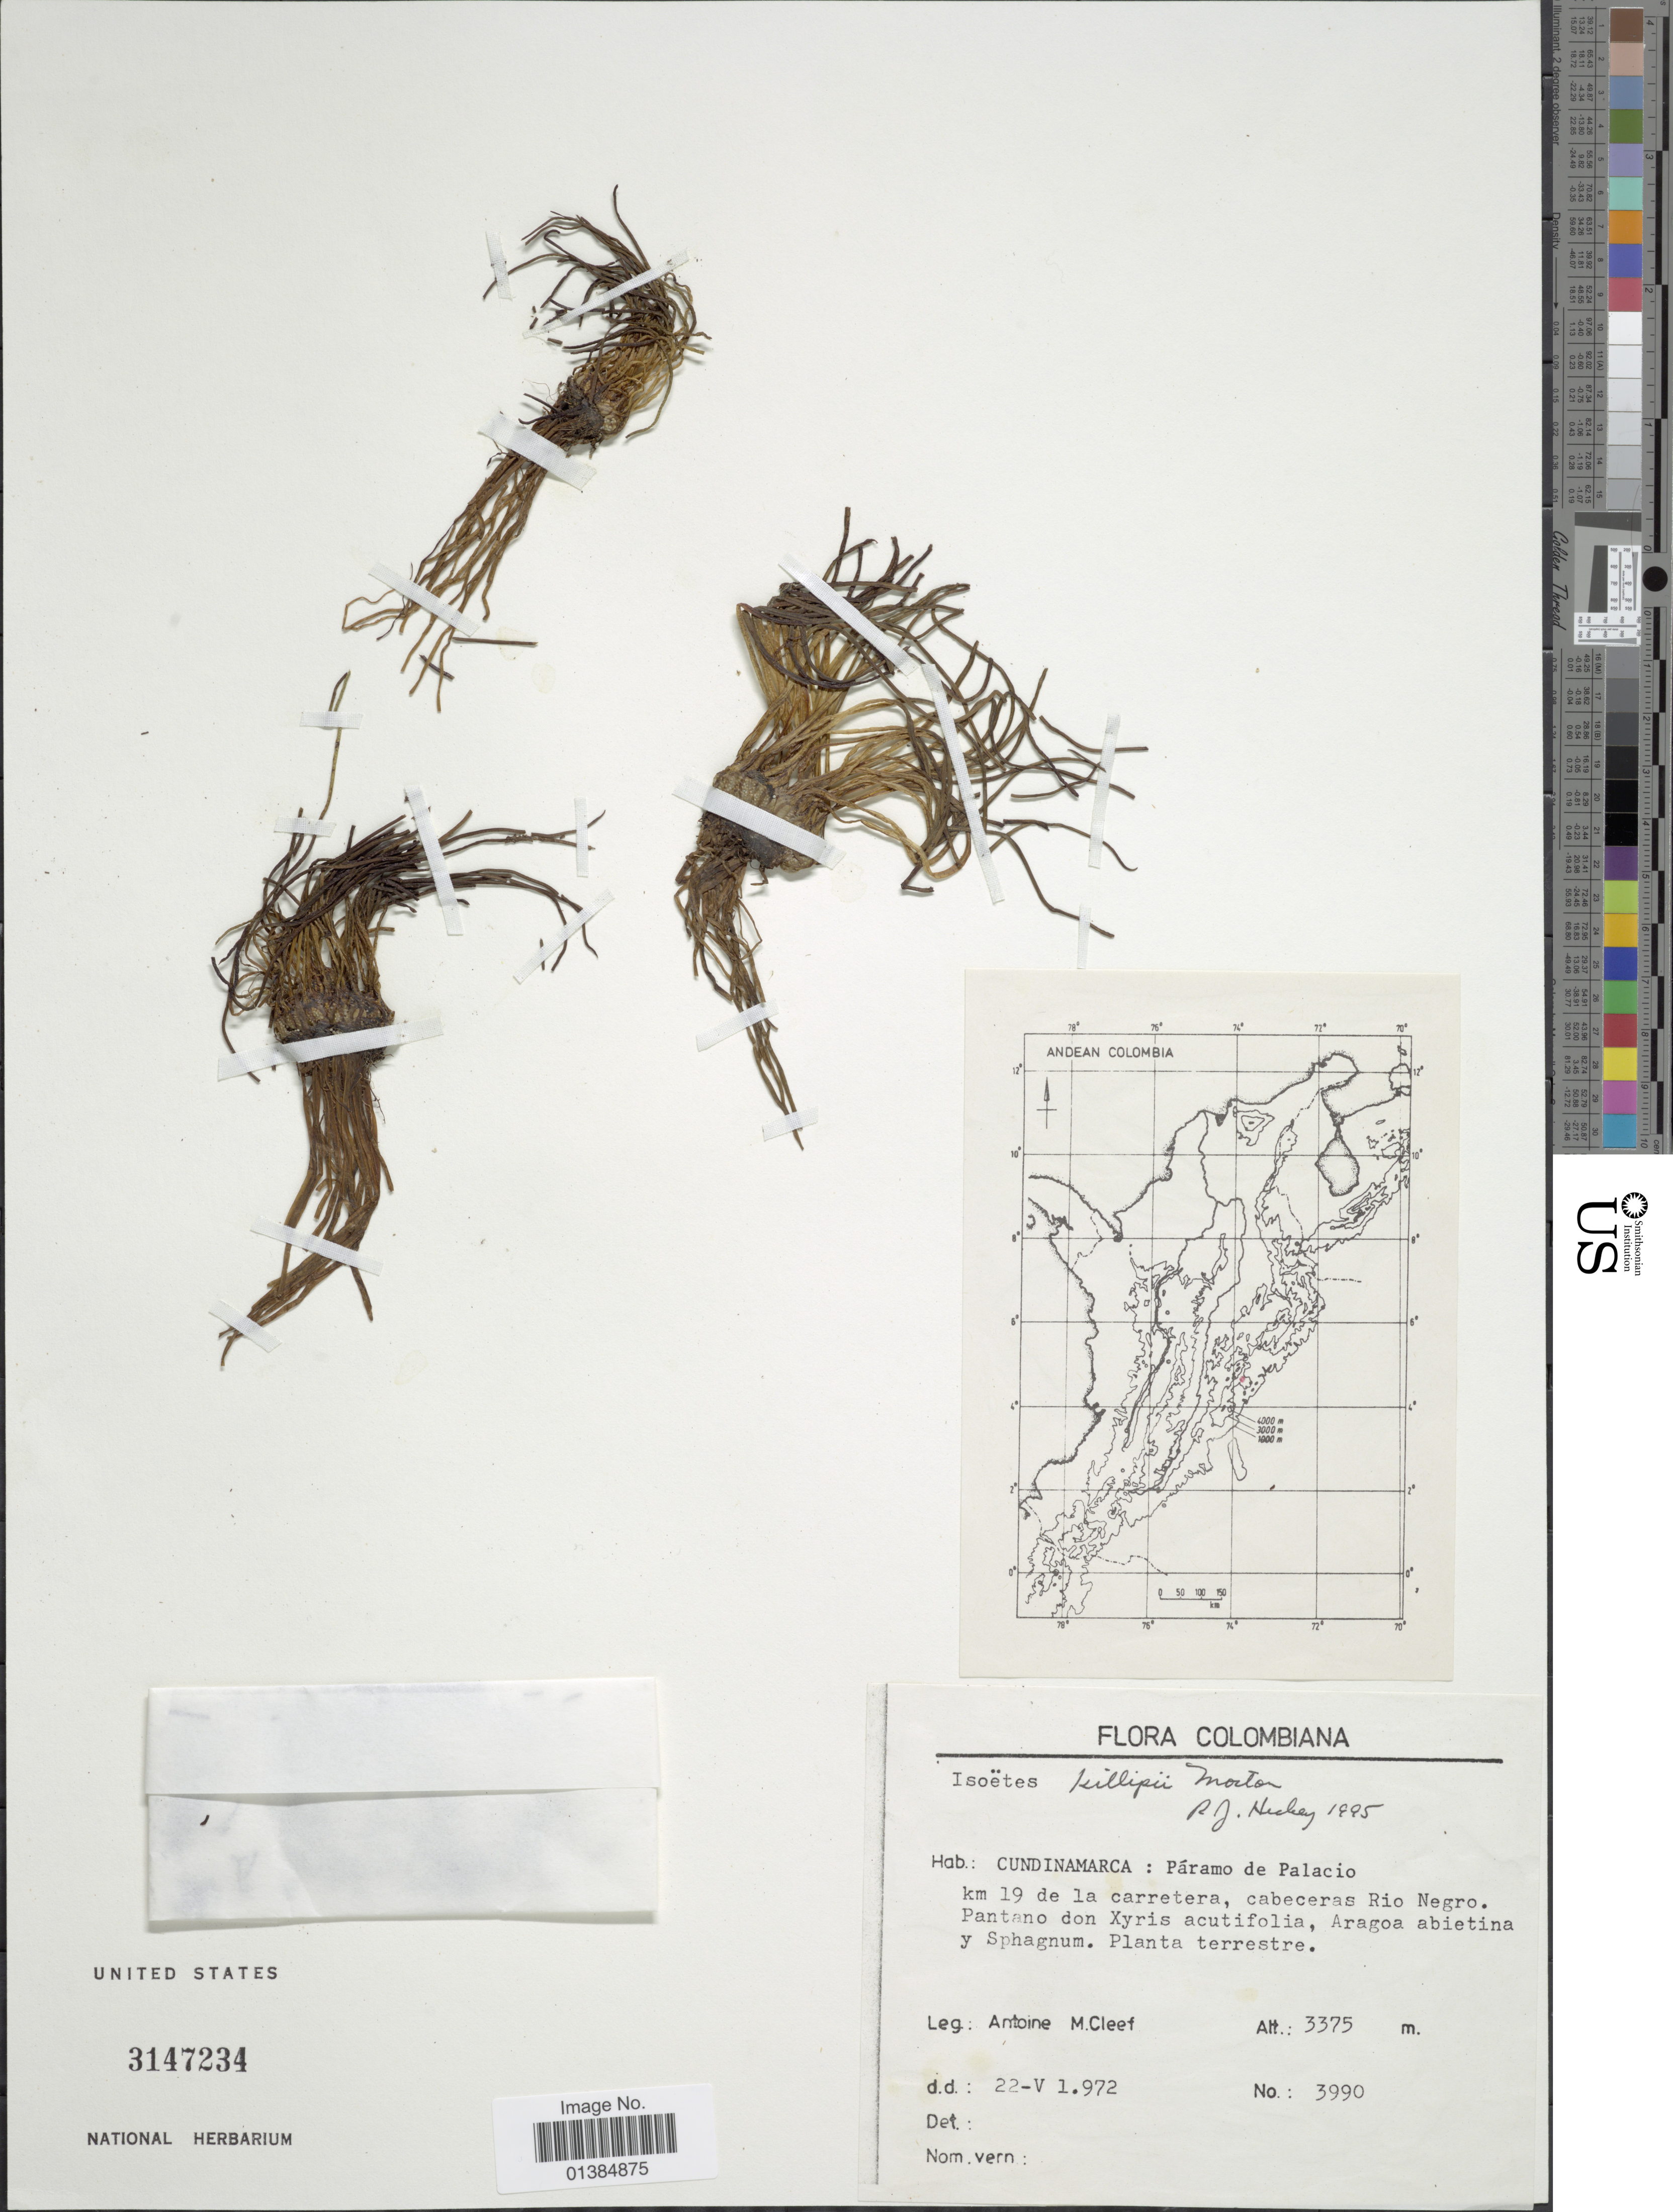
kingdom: Plantae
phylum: Tracheophyta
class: Lycopodiopsida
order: Isoetales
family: Isoetaceae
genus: Isoetes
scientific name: Isoetes killipii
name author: C.V. Morton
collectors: A. M. Cleef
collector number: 3990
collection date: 1972-05-22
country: Colombia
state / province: Cundinamarca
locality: Páramo de Palacio, km 19 de la cerretera, cabeceras Rio Negro.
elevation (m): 3375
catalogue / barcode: US 3147234